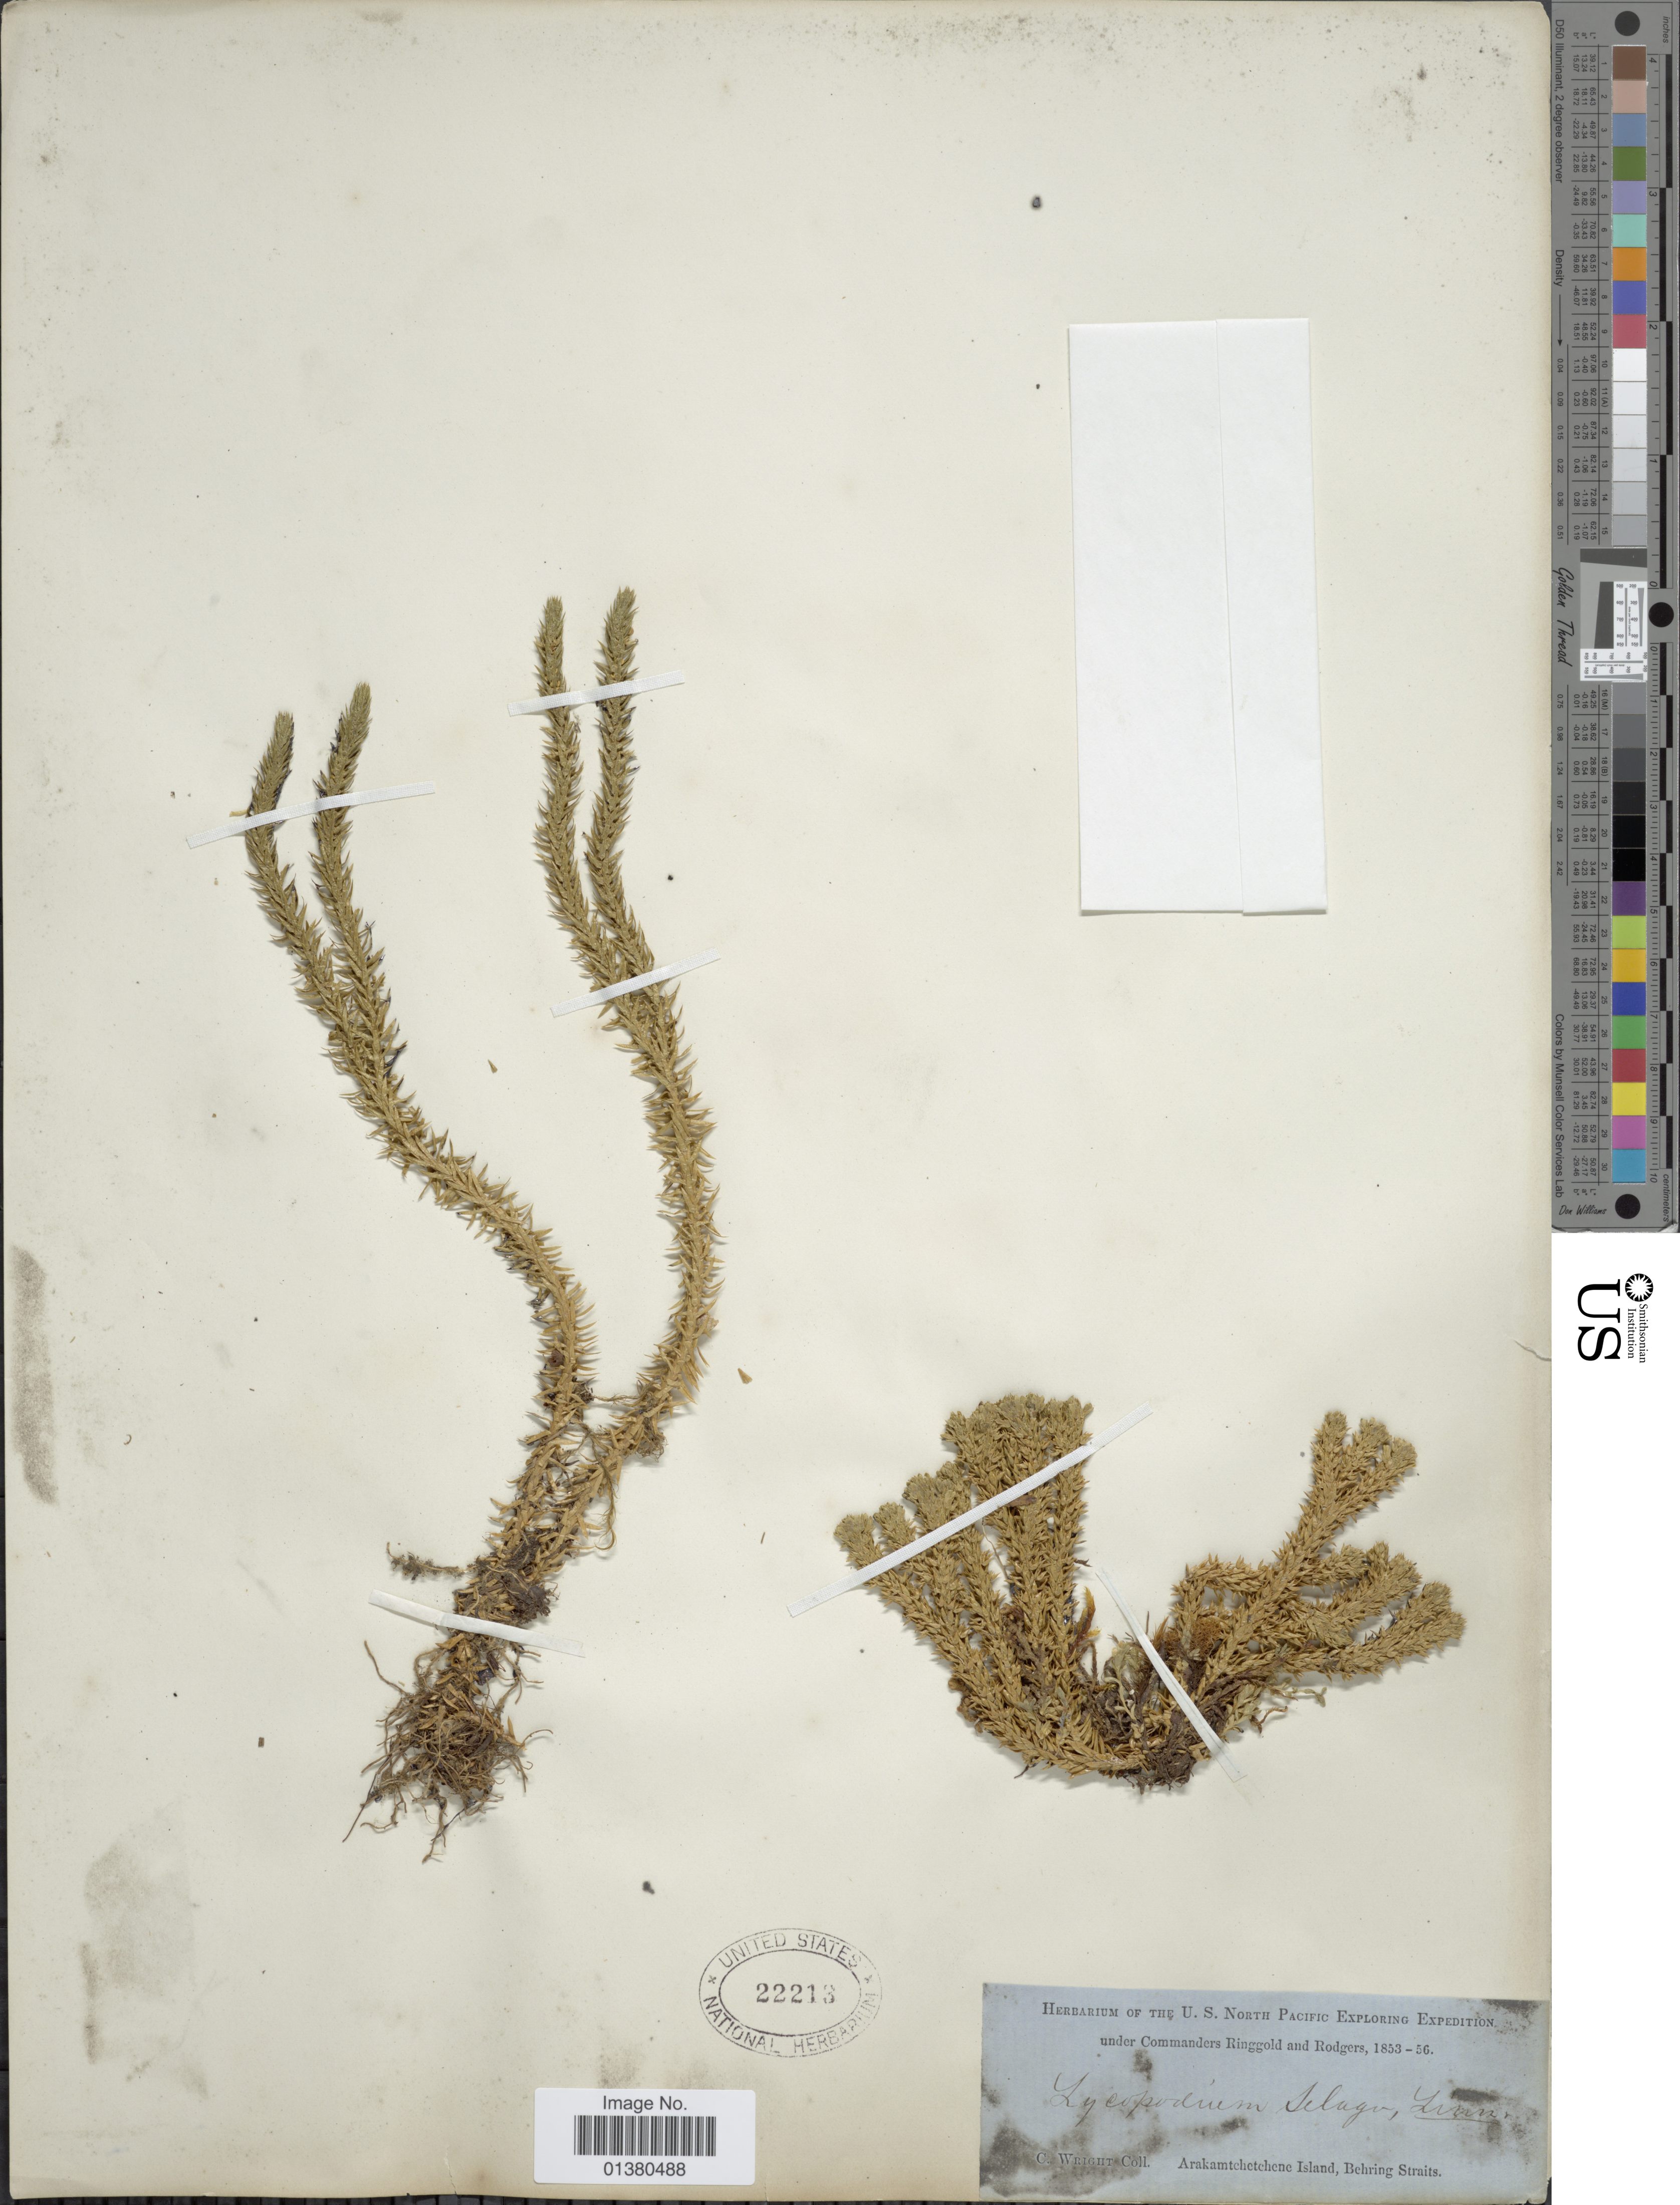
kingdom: Plantae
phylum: Tracheophyta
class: Lycopodiopsida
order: Lycopodiales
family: Lycopodiaceae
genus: Huperzia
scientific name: Huperzia selago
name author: (L.) Bernh. ex Schrank & Mart.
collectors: C. Wright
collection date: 1853/1856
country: Russian Federation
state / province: Chukotka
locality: Arakamtchetchene island, Behring Straits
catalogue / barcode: US 22213